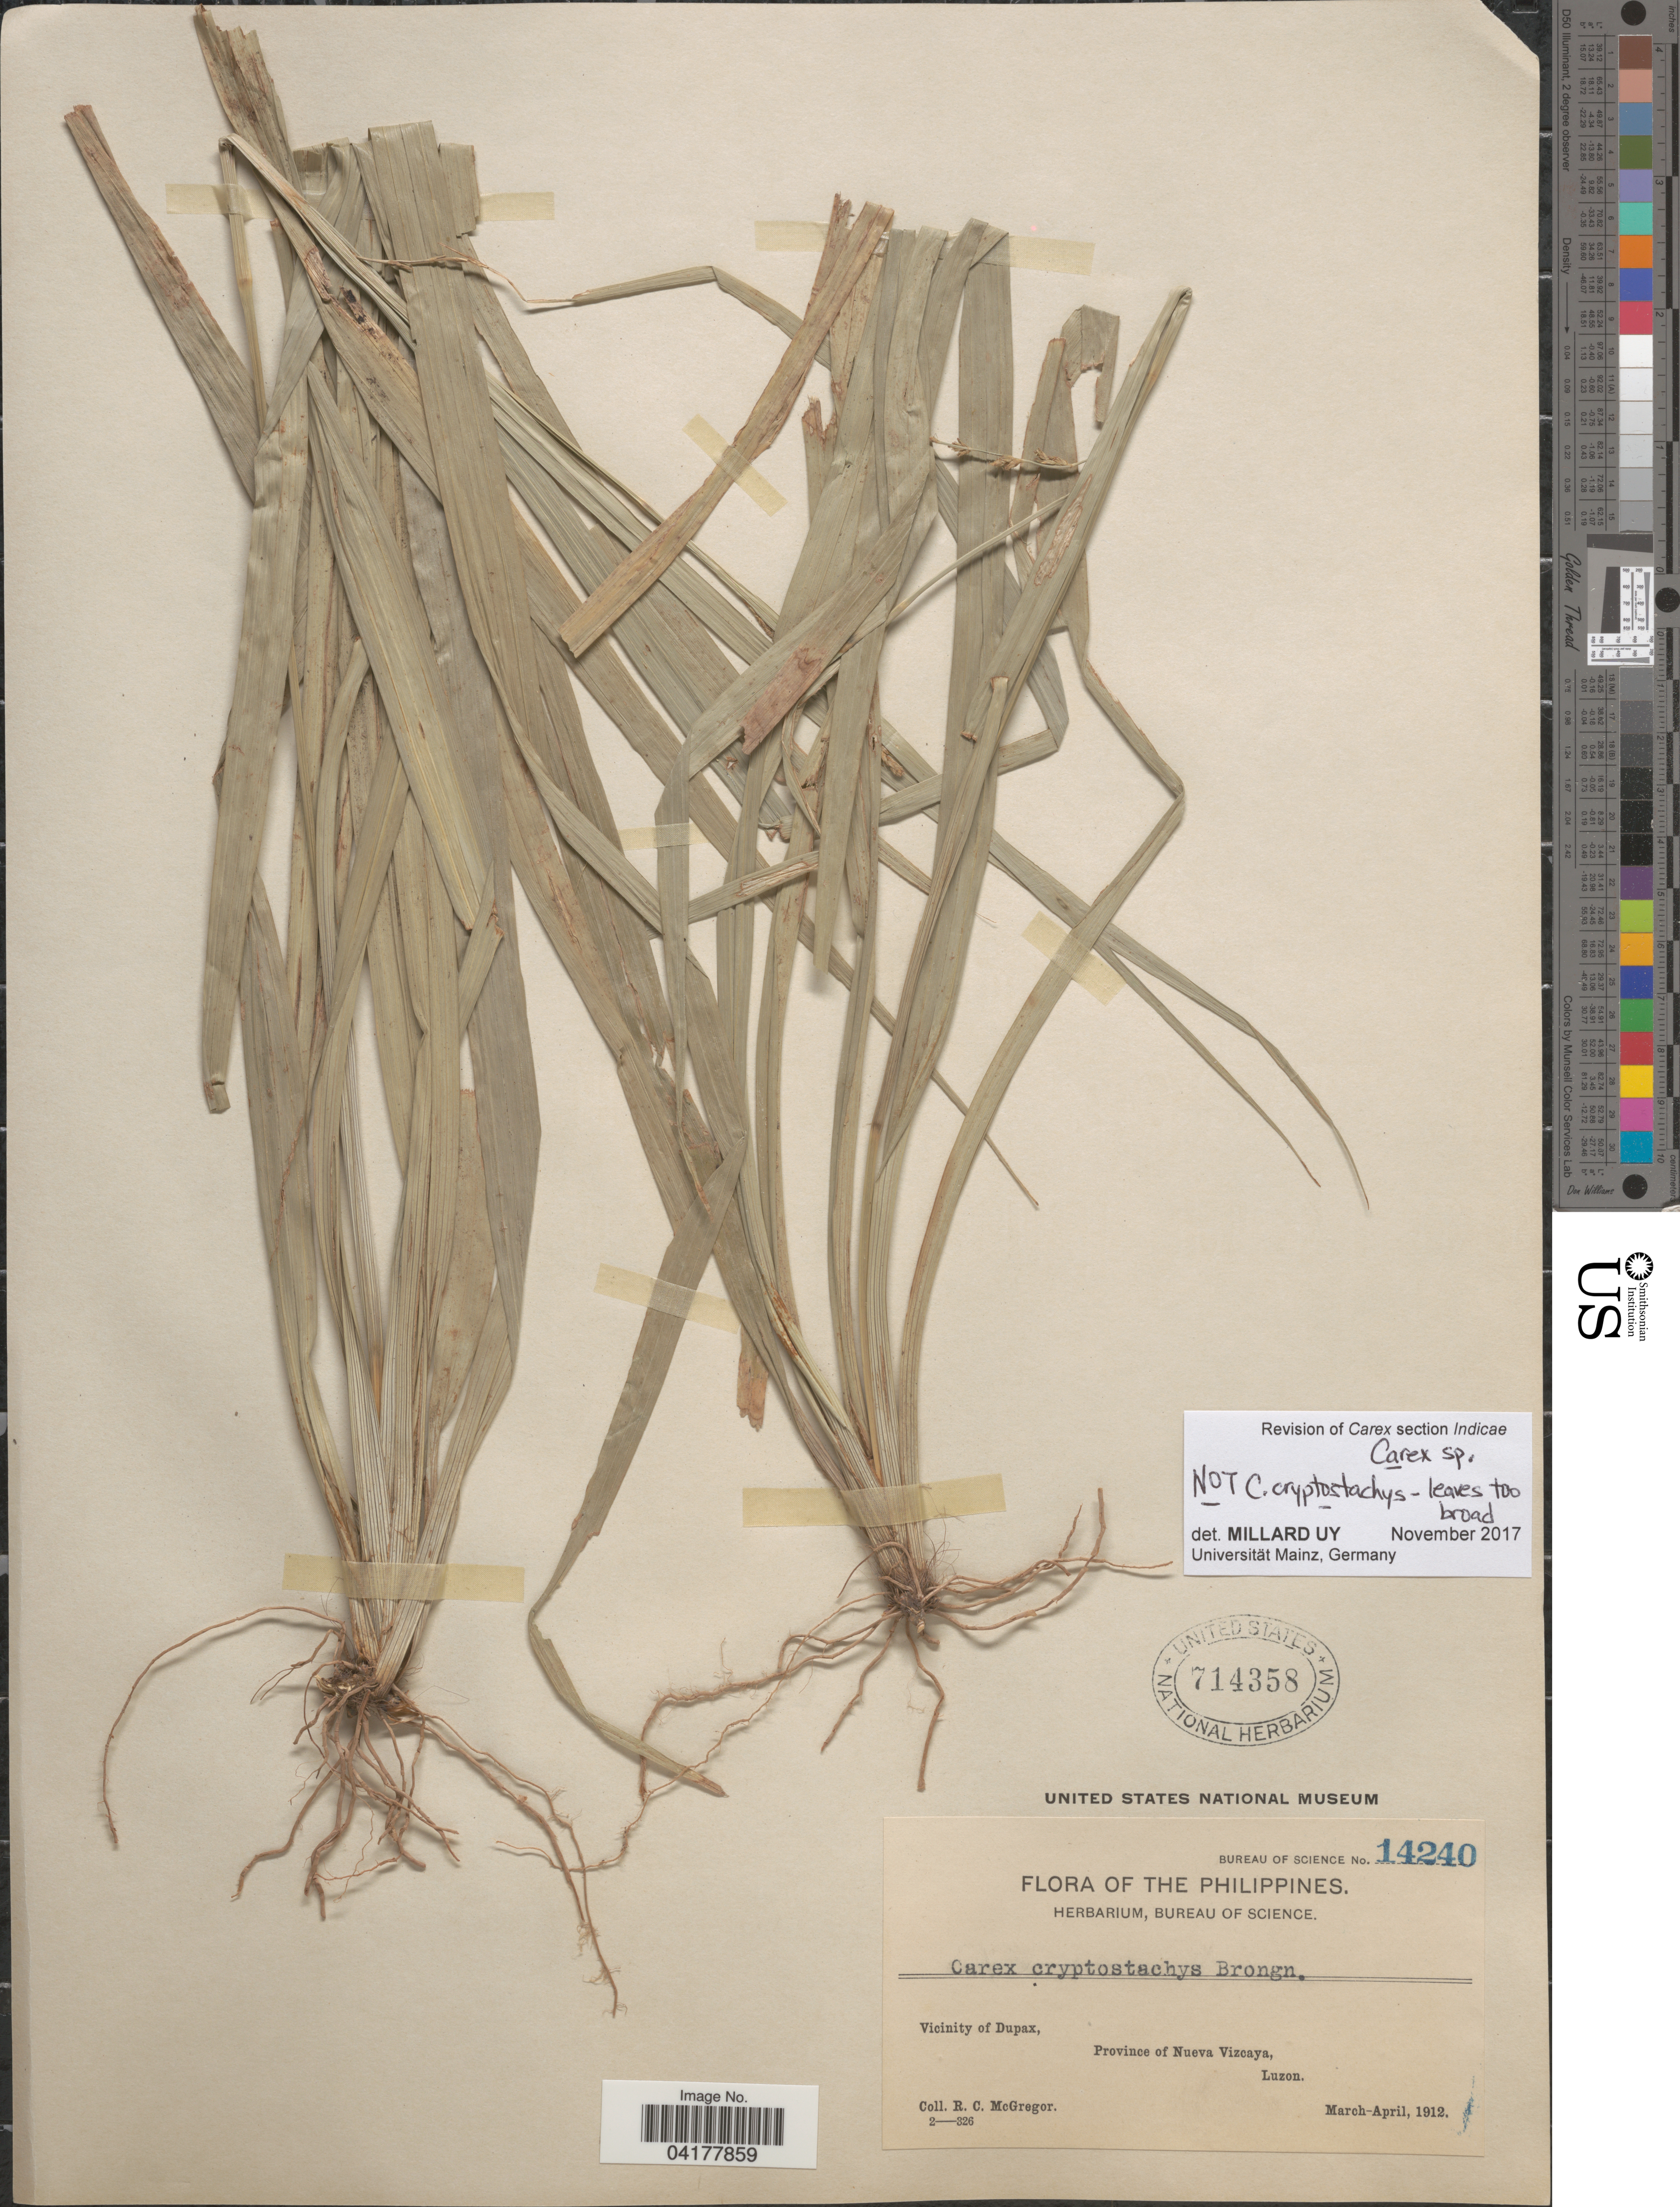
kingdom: Plantae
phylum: Tracheophyta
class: Liliopsida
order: Poales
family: Cyperaceae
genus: Carex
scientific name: Carex sp.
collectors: R. C. McGregor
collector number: Bureau of Science 14240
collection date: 1912-03/1912-04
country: Philippines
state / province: Cagayan Valley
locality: Vicinity of Dupax, Province of Nueva Vizcaya, Luzon.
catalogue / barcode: US 714358